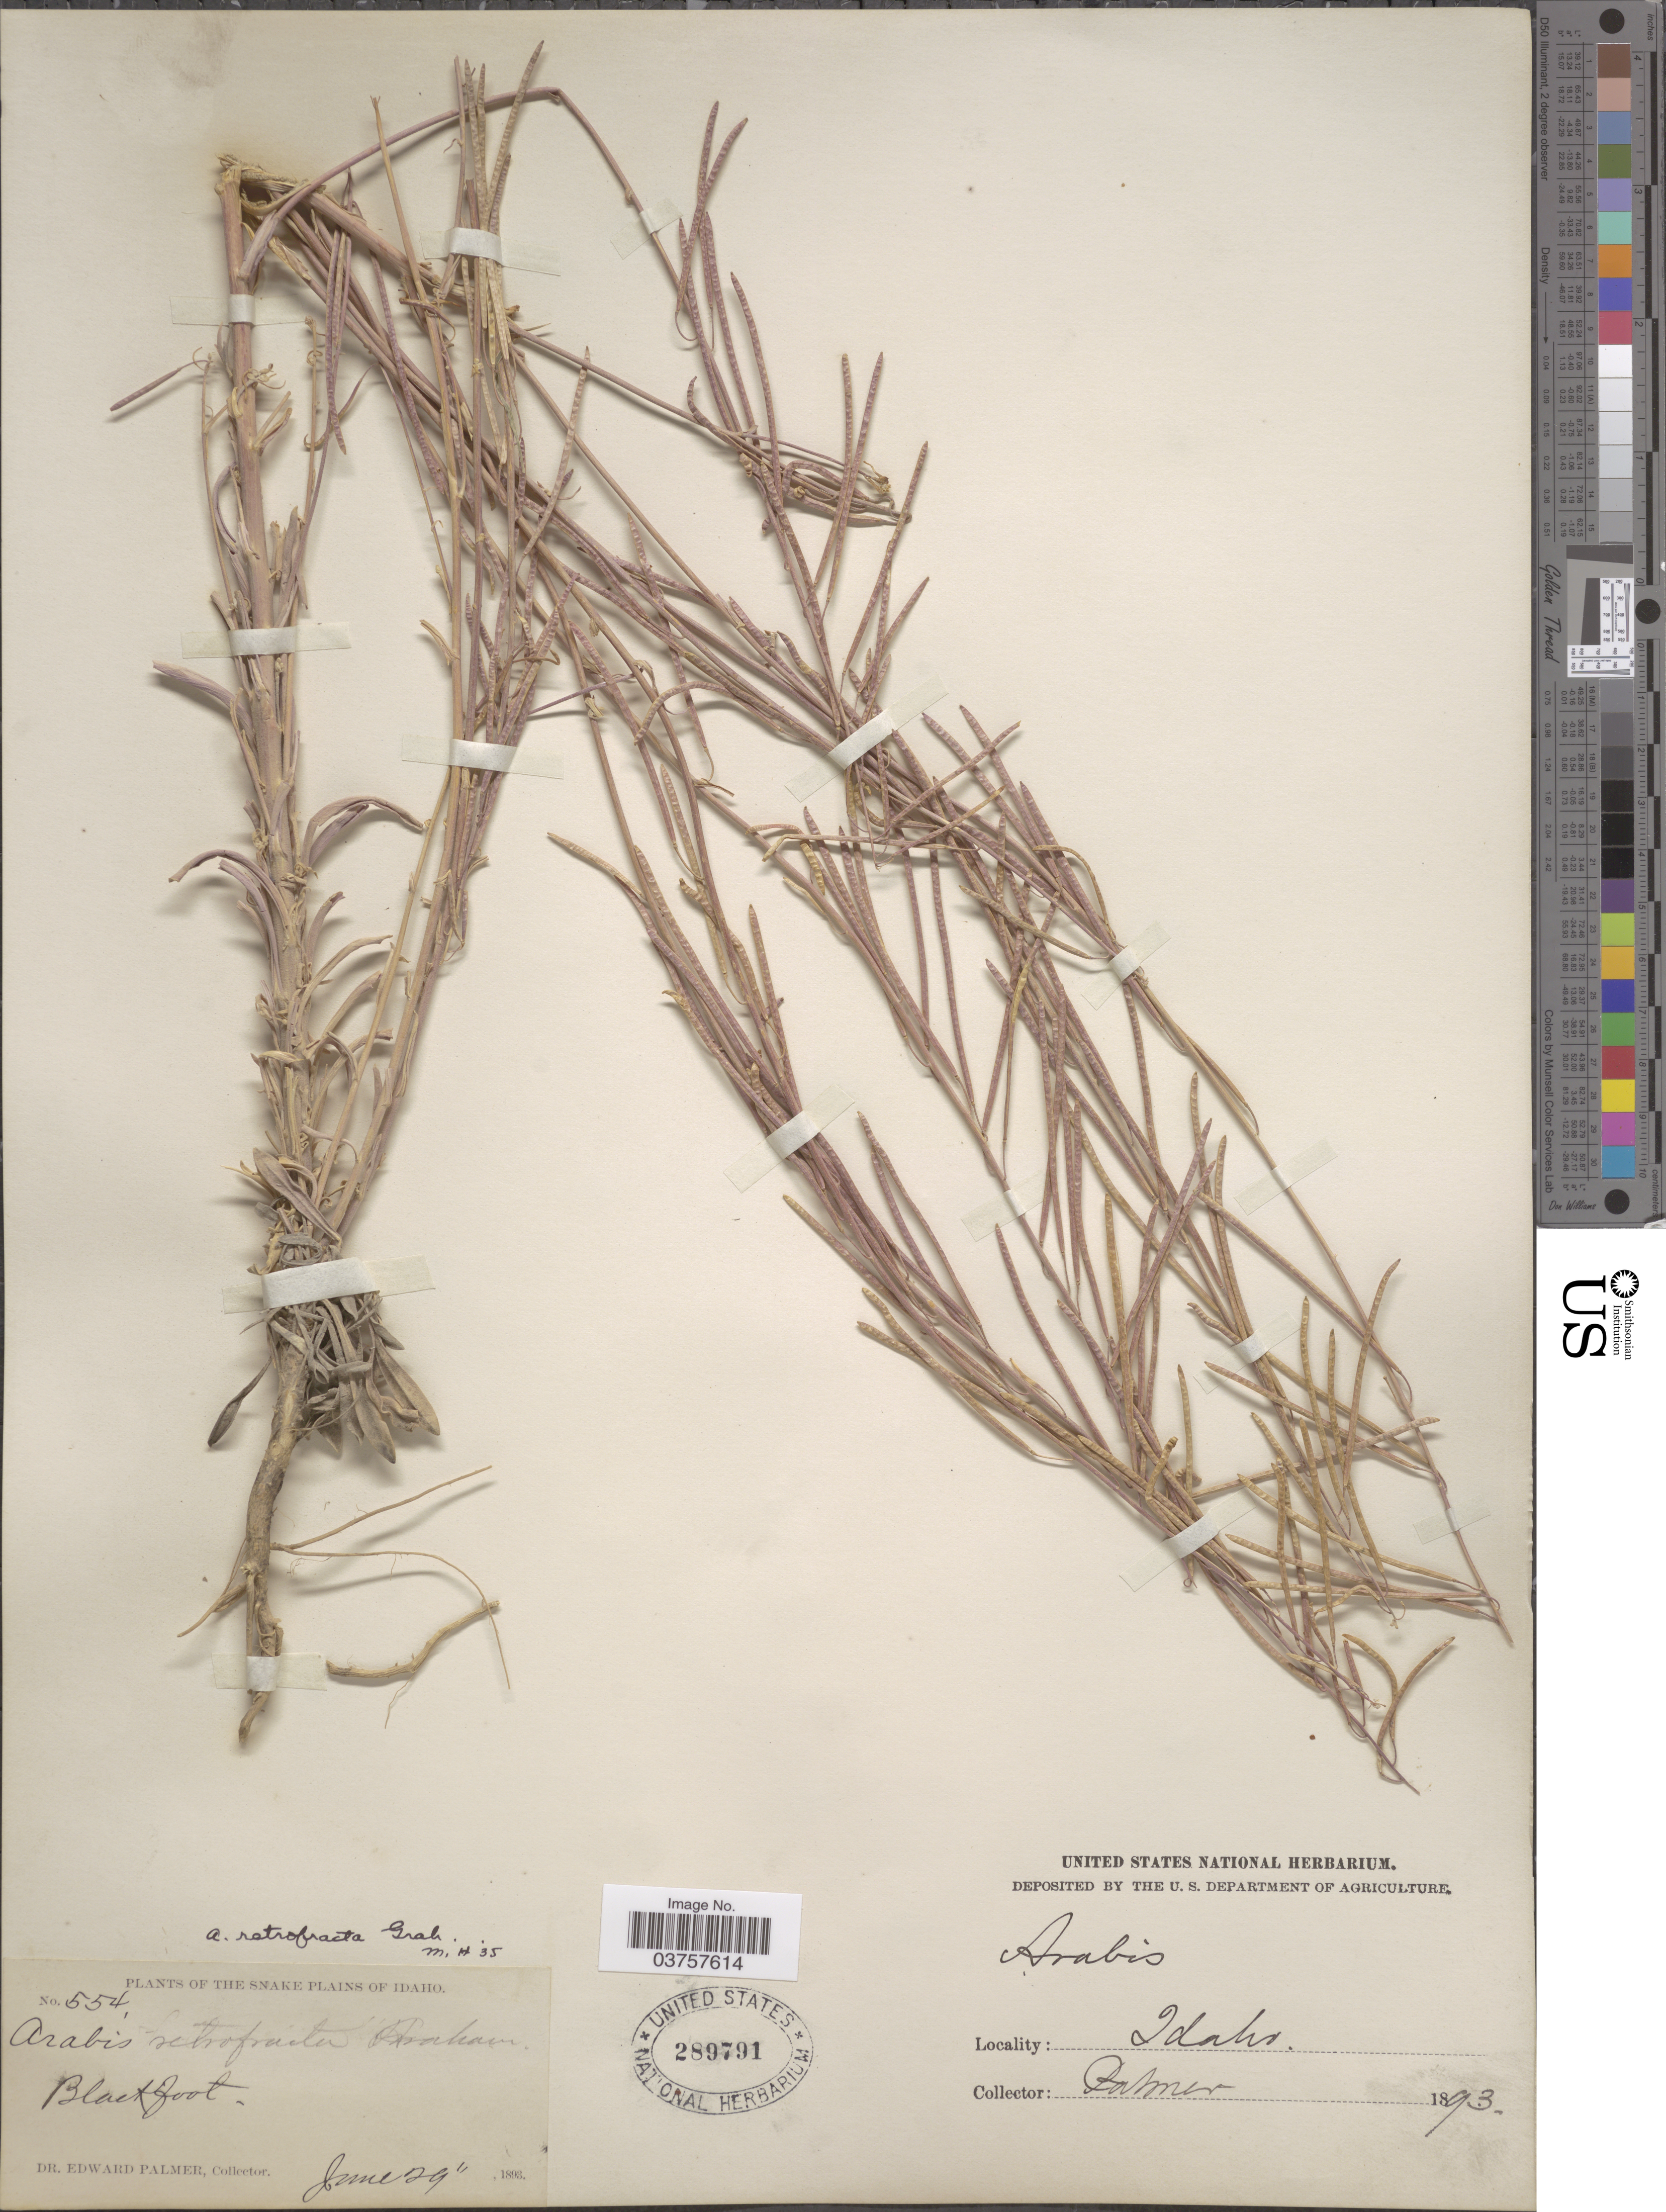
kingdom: Plantae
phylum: Tracheophyta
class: Magnoliopsida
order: Brassicales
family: Brassicaceae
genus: Arabis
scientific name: Arabis holboellii var. retrofracta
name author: Rydb.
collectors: E. Palmer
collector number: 554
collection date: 1893-06-29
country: United States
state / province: Idaho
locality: The Snake Plains of Idaho. Blackfoot.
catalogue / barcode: US 289791